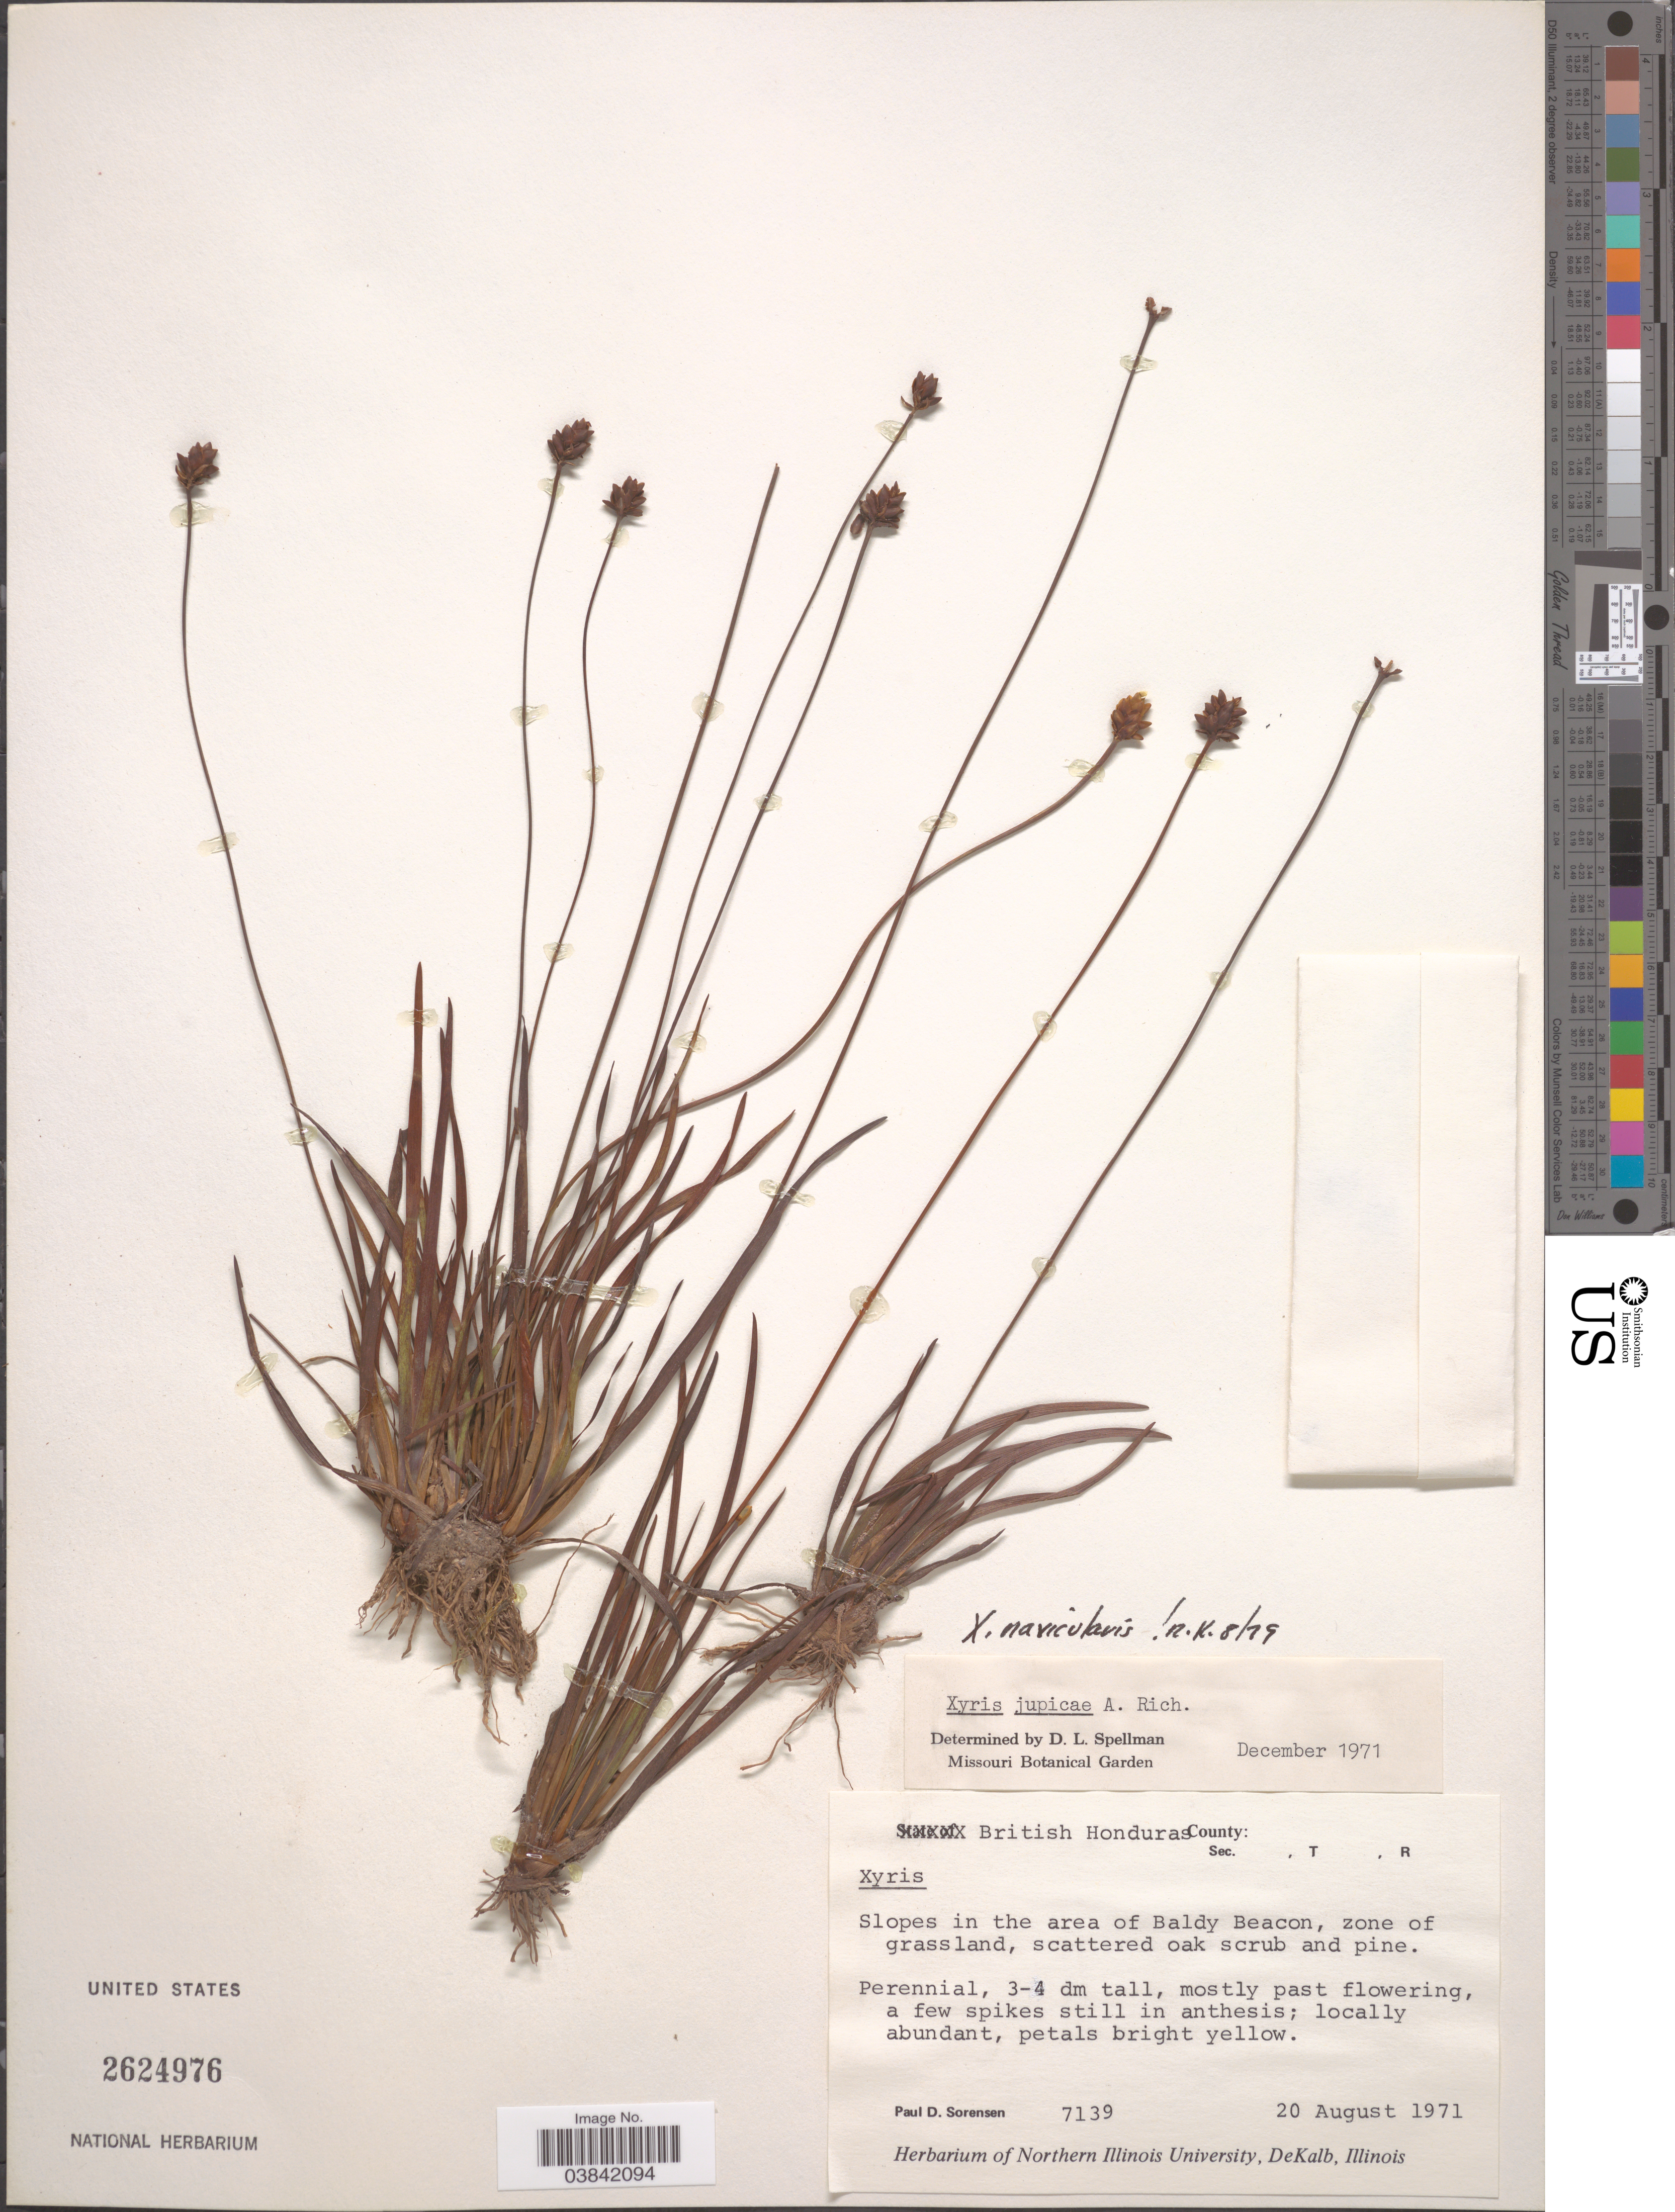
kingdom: Plantae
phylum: Tracheophyta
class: Liliopsida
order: Poales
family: Xyridaceae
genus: Xyris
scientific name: Xyris navicularis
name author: Griseb.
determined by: Naczi, R. F. C.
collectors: P. Sorensen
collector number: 7139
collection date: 1971-08-20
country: Belize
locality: British Honduras. Slopes in the area of Baldy Beacon, zone of grassland.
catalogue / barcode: US 2624976